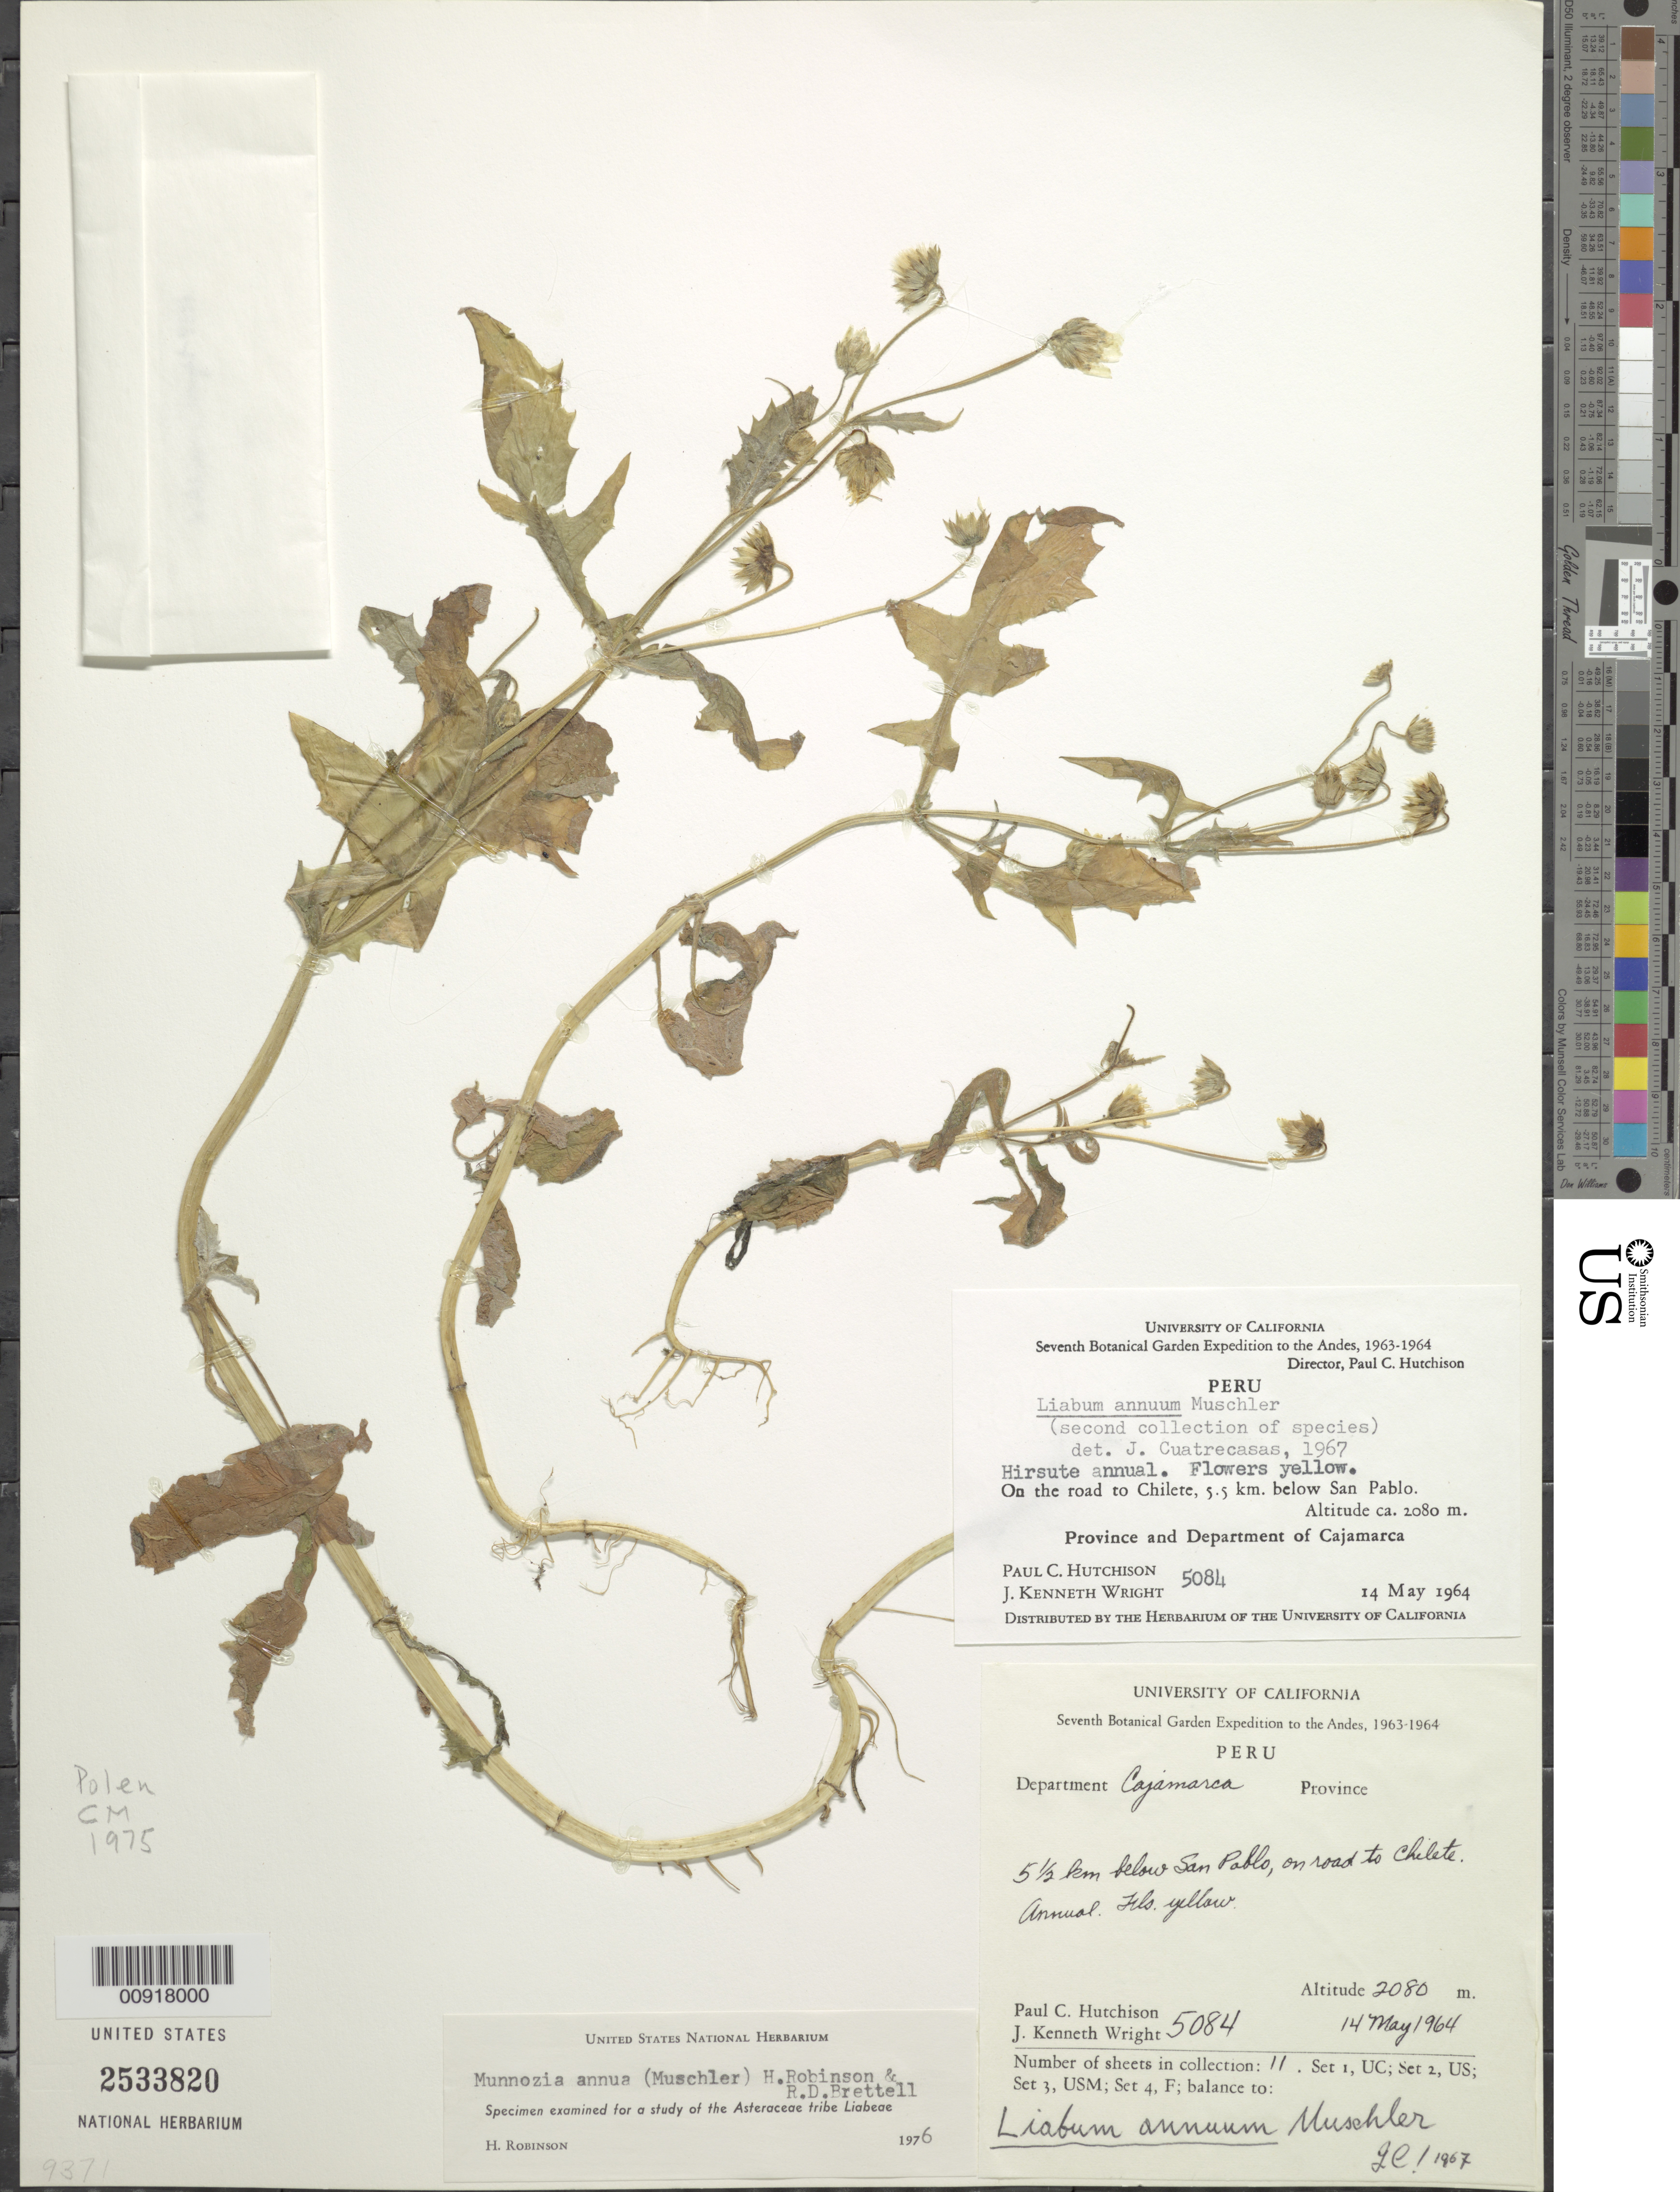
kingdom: Plantae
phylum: Tracheophyta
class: Magnoliopsida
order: Asterales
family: Asteraceae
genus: Munnozia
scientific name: Munnozia annua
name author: (Muschl.) H. Rob. & Brettell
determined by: Robinson, Harold E., (US)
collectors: P. C. Hutchison & J. K. Wright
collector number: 5084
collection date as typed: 14 May 1964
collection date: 1964-05-14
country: Peru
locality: Dpto. Cajamarca: 5.5 km below San Pablo, on road to Chilete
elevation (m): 2080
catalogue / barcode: US 2533820